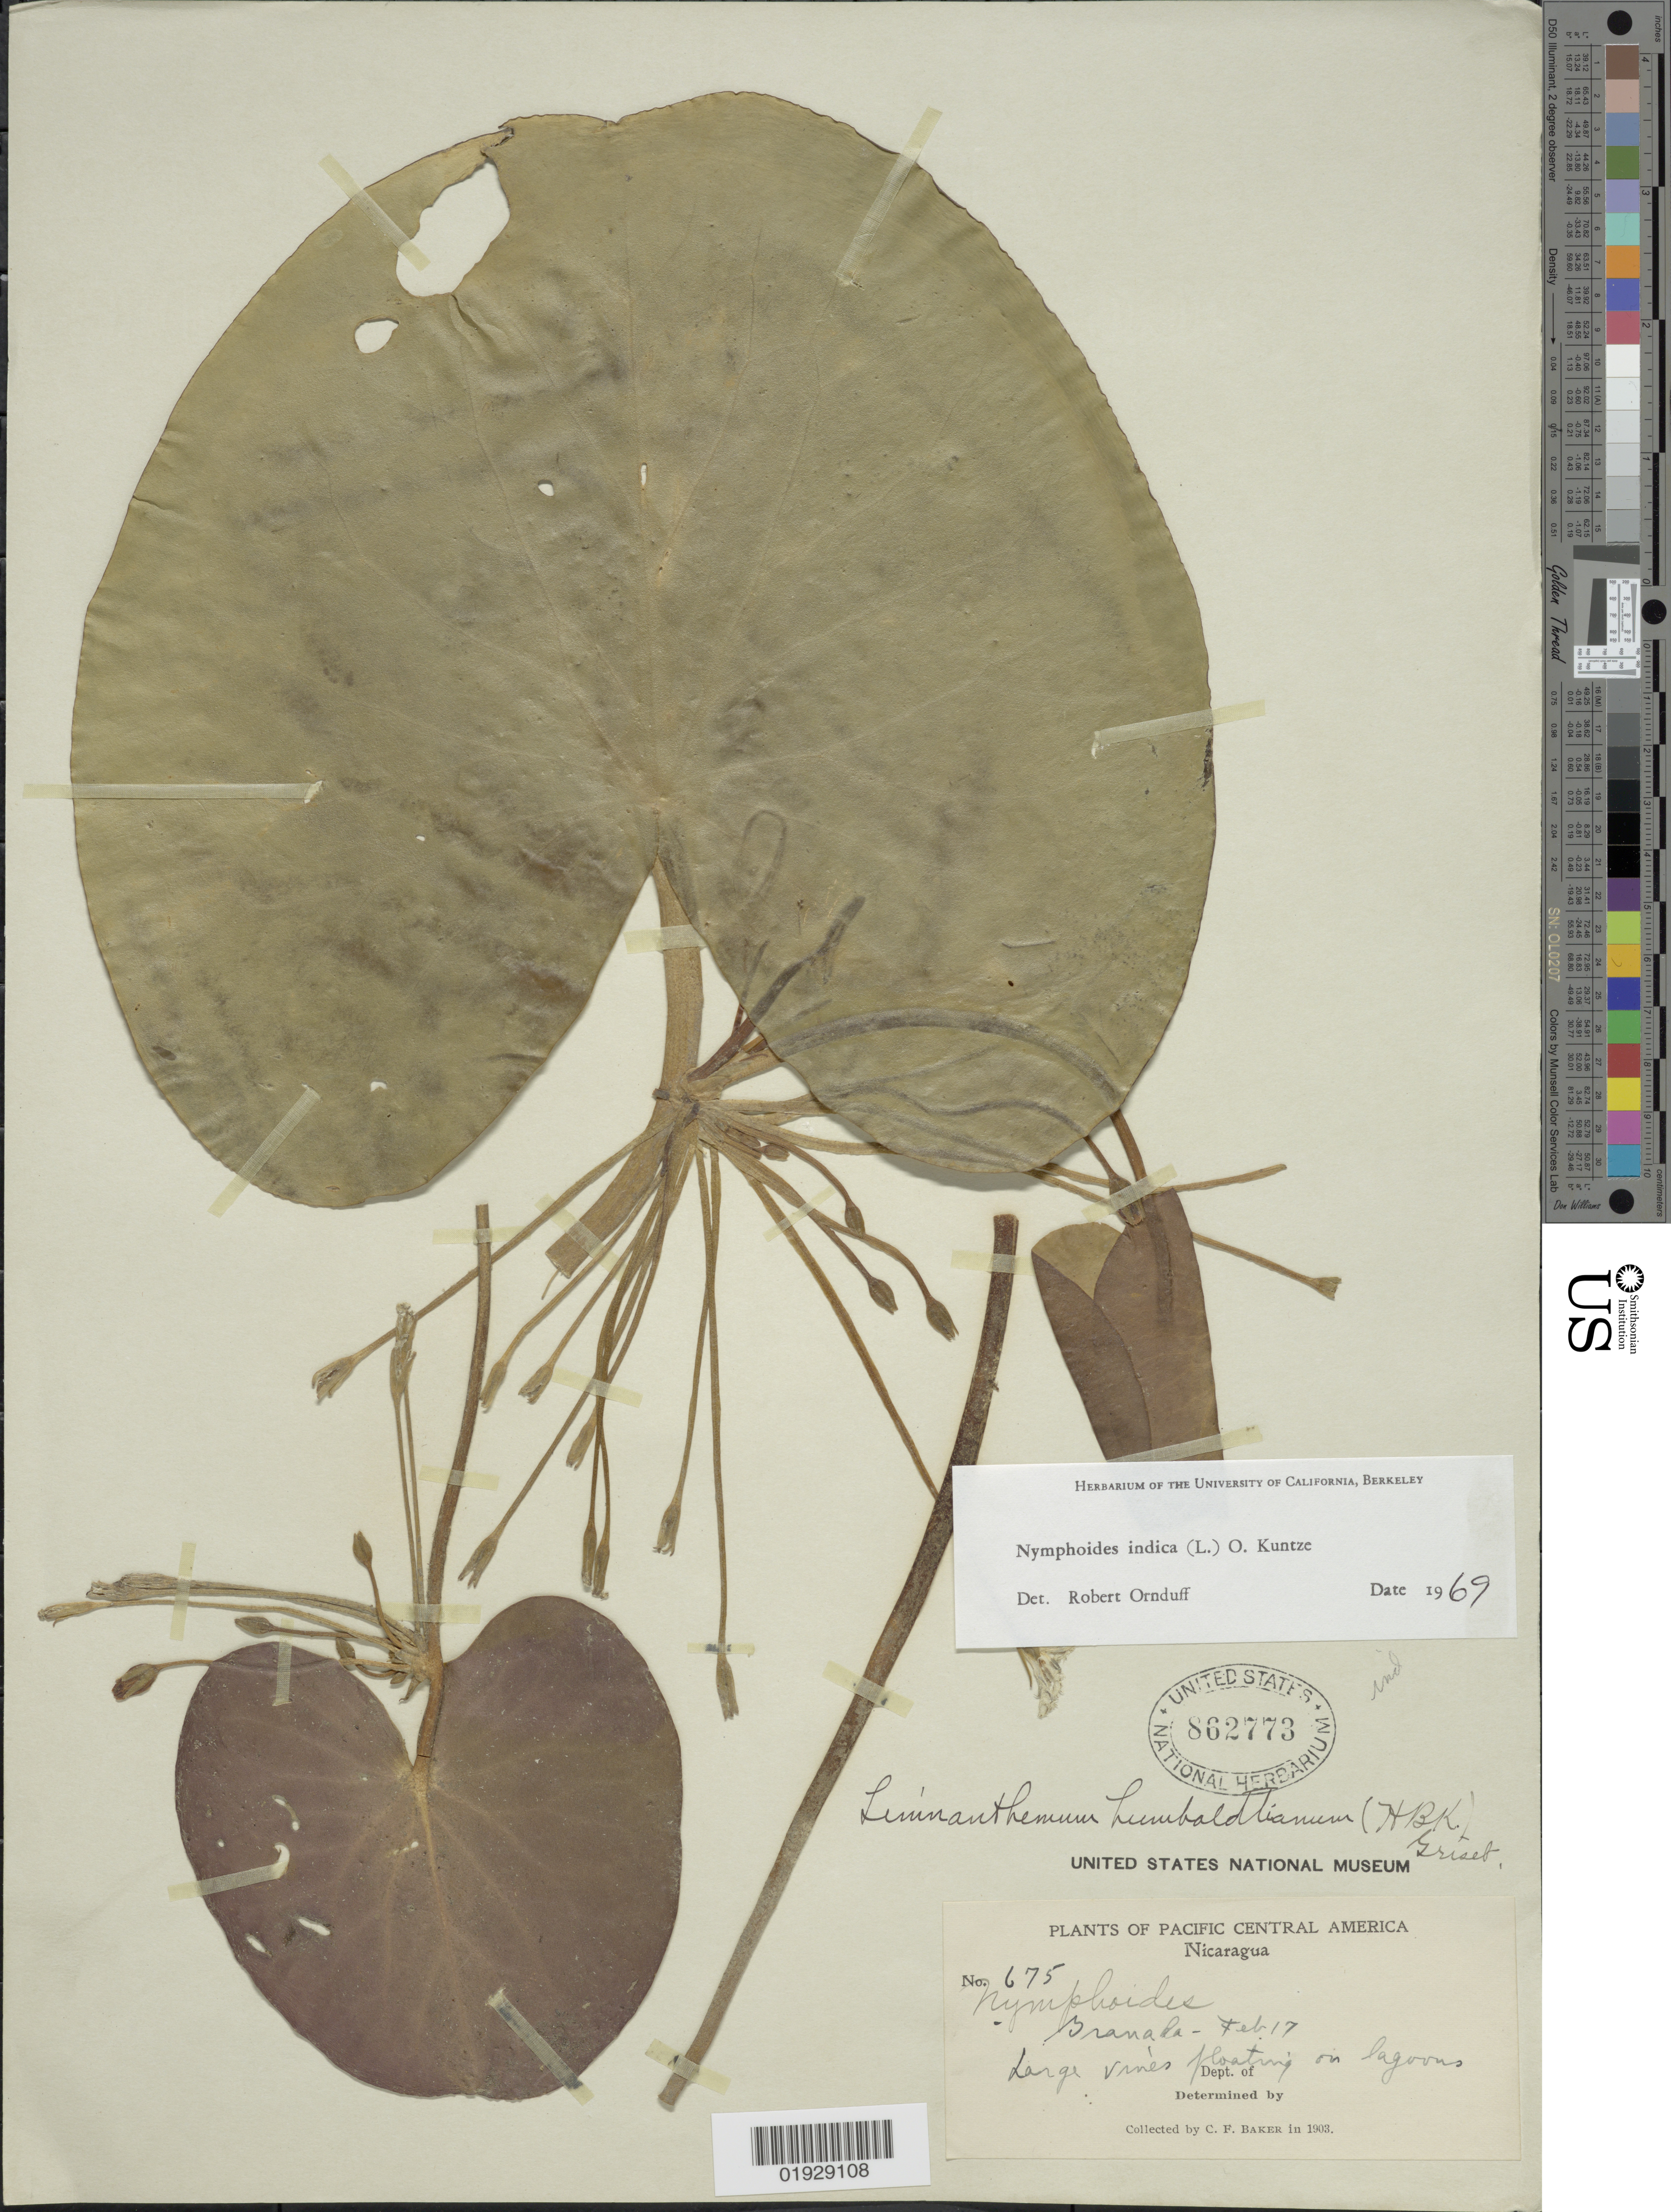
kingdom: Plantae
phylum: Tracheophyta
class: Magnoliopsida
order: Asterales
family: Menyanthaceae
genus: Nymphoides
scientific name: Nymphoides indica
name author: (L.) Kuntze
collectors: C. F. Baker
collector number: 675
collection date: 1903-02-17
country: Nicaragua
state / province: Granada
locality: Pacific Central America.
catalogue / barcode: US 862773